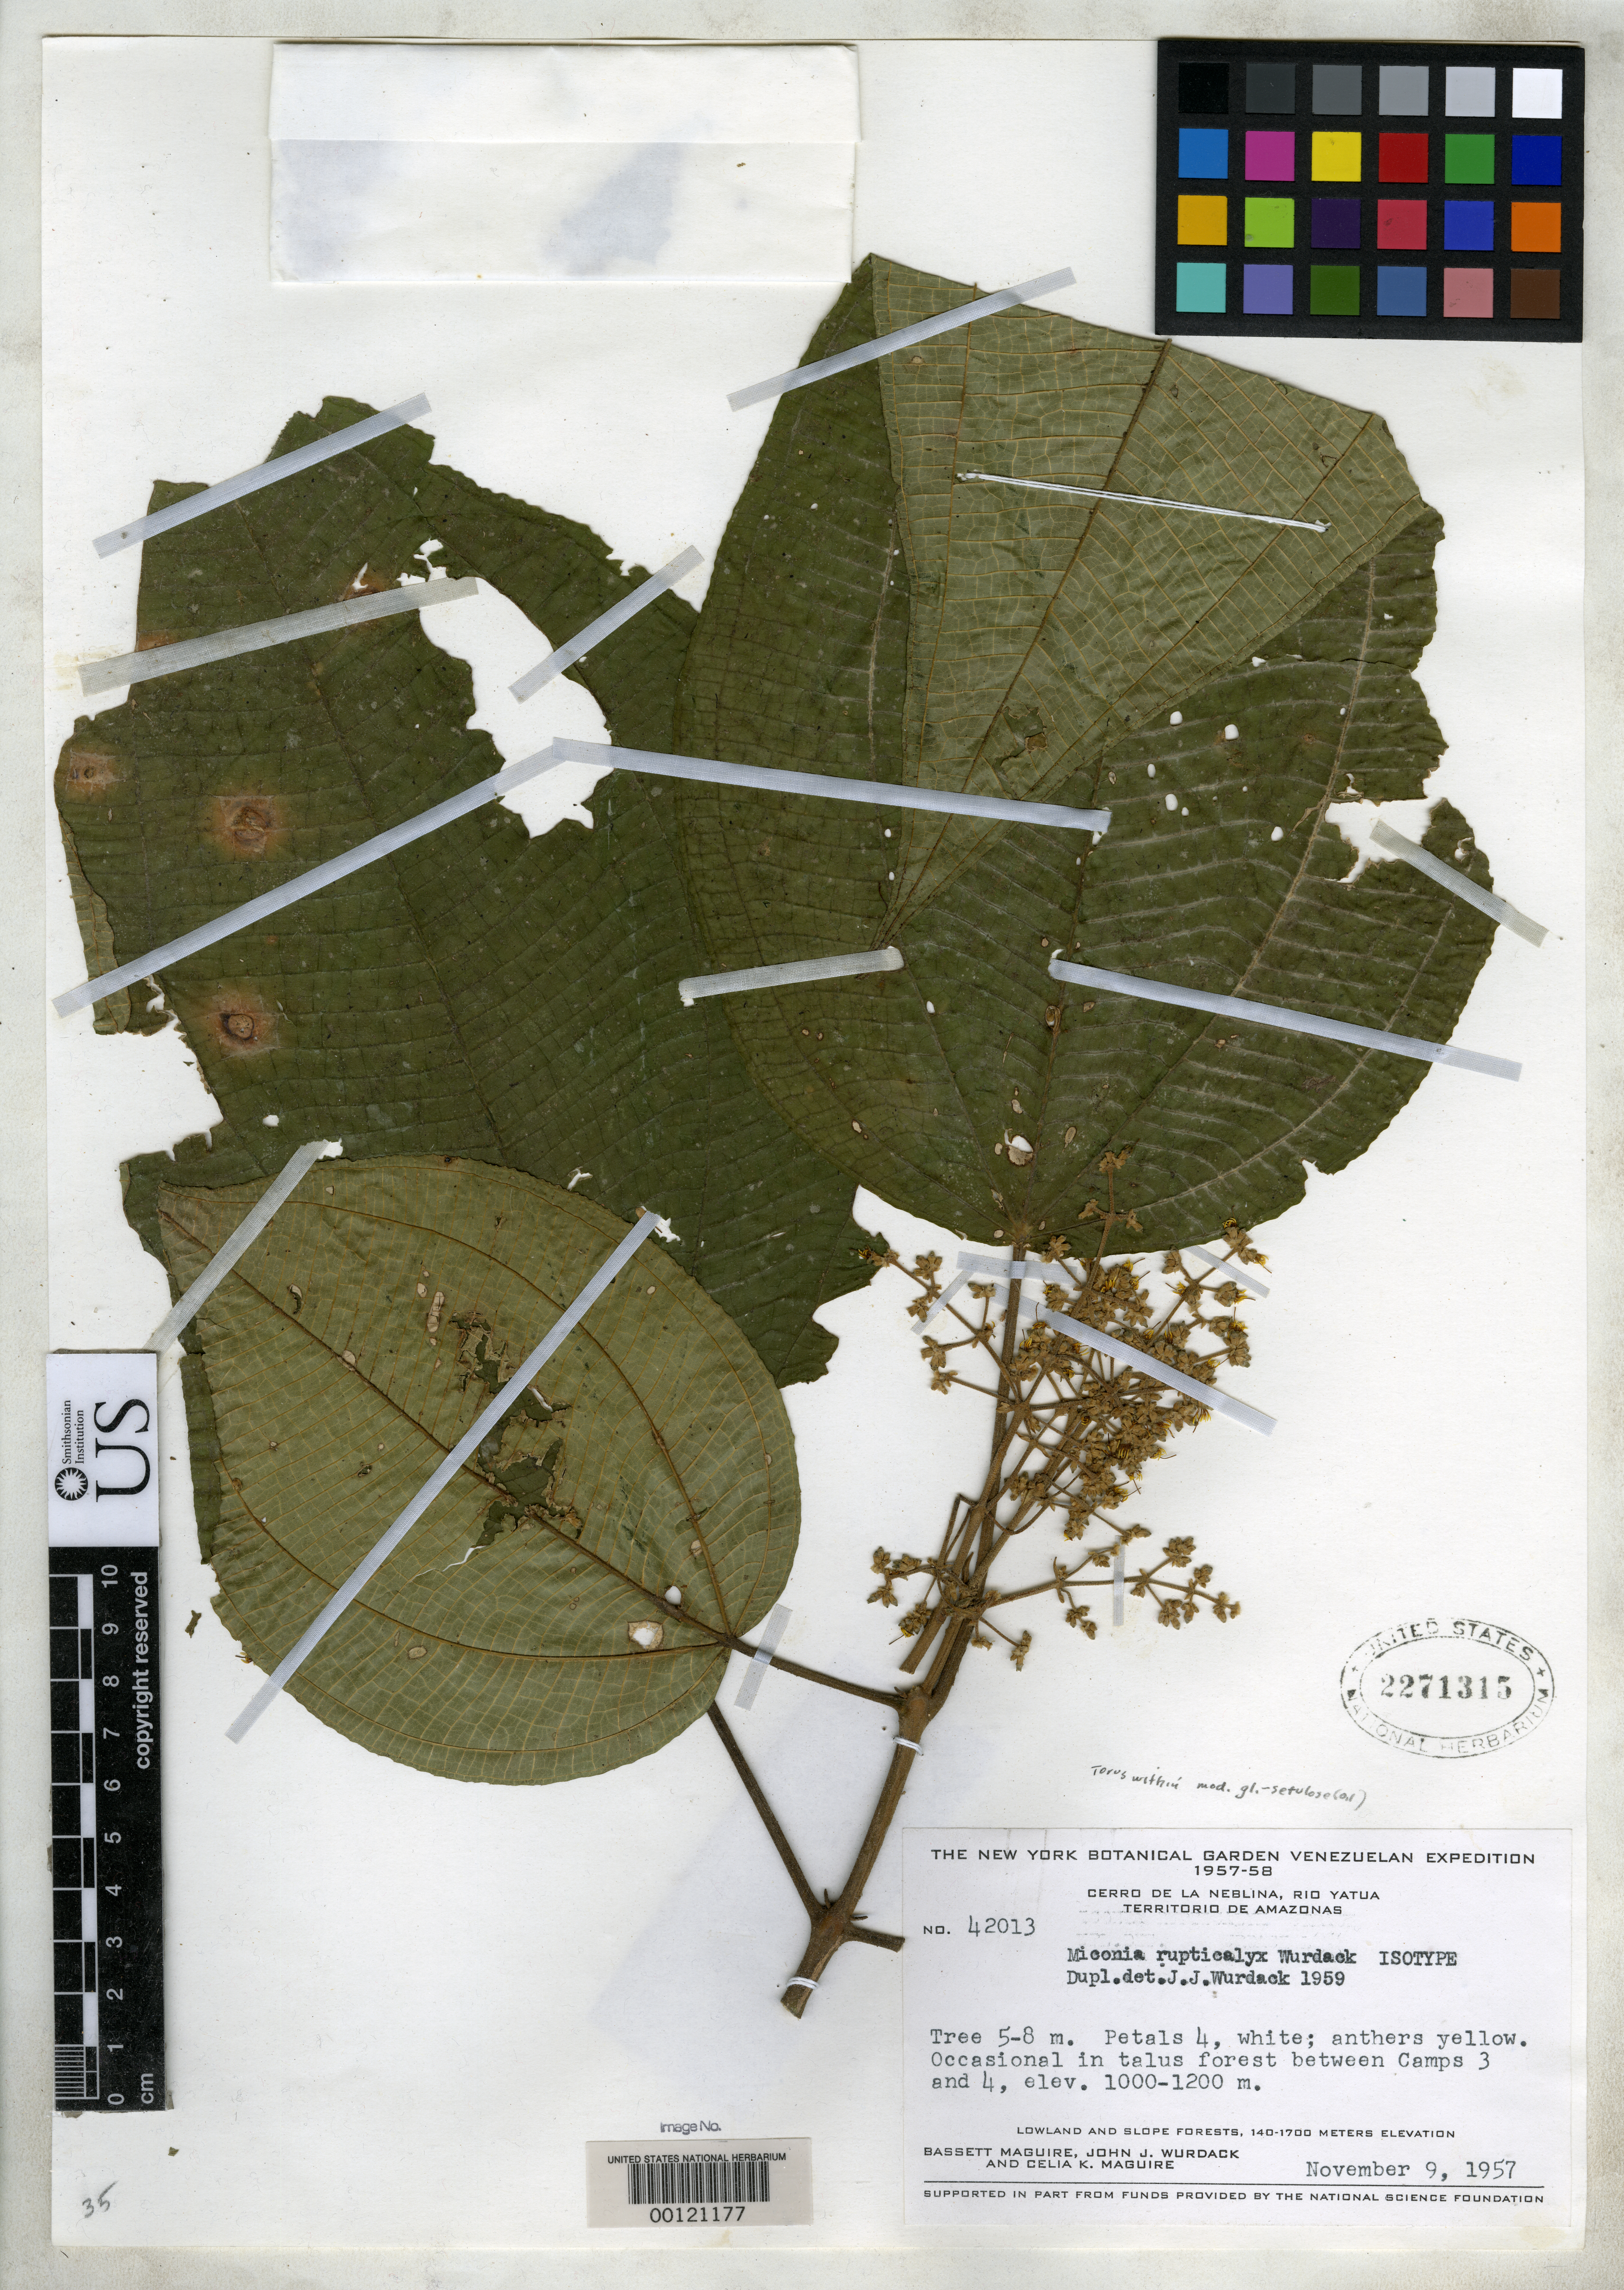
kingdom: Plantae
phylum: Tracheophyta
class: Magnoliopsida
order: Myrtales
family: Melastomataceae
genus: Miconia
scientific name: Miconia rupticalyx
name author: Wurdack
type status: Isotype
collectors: B. Maguire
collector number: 42013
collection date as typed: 09 Nov 1957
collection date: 1957-11-09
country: Venezuela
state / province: Amazonas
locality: Cerro de la Neblina.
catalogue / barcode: US 2271315